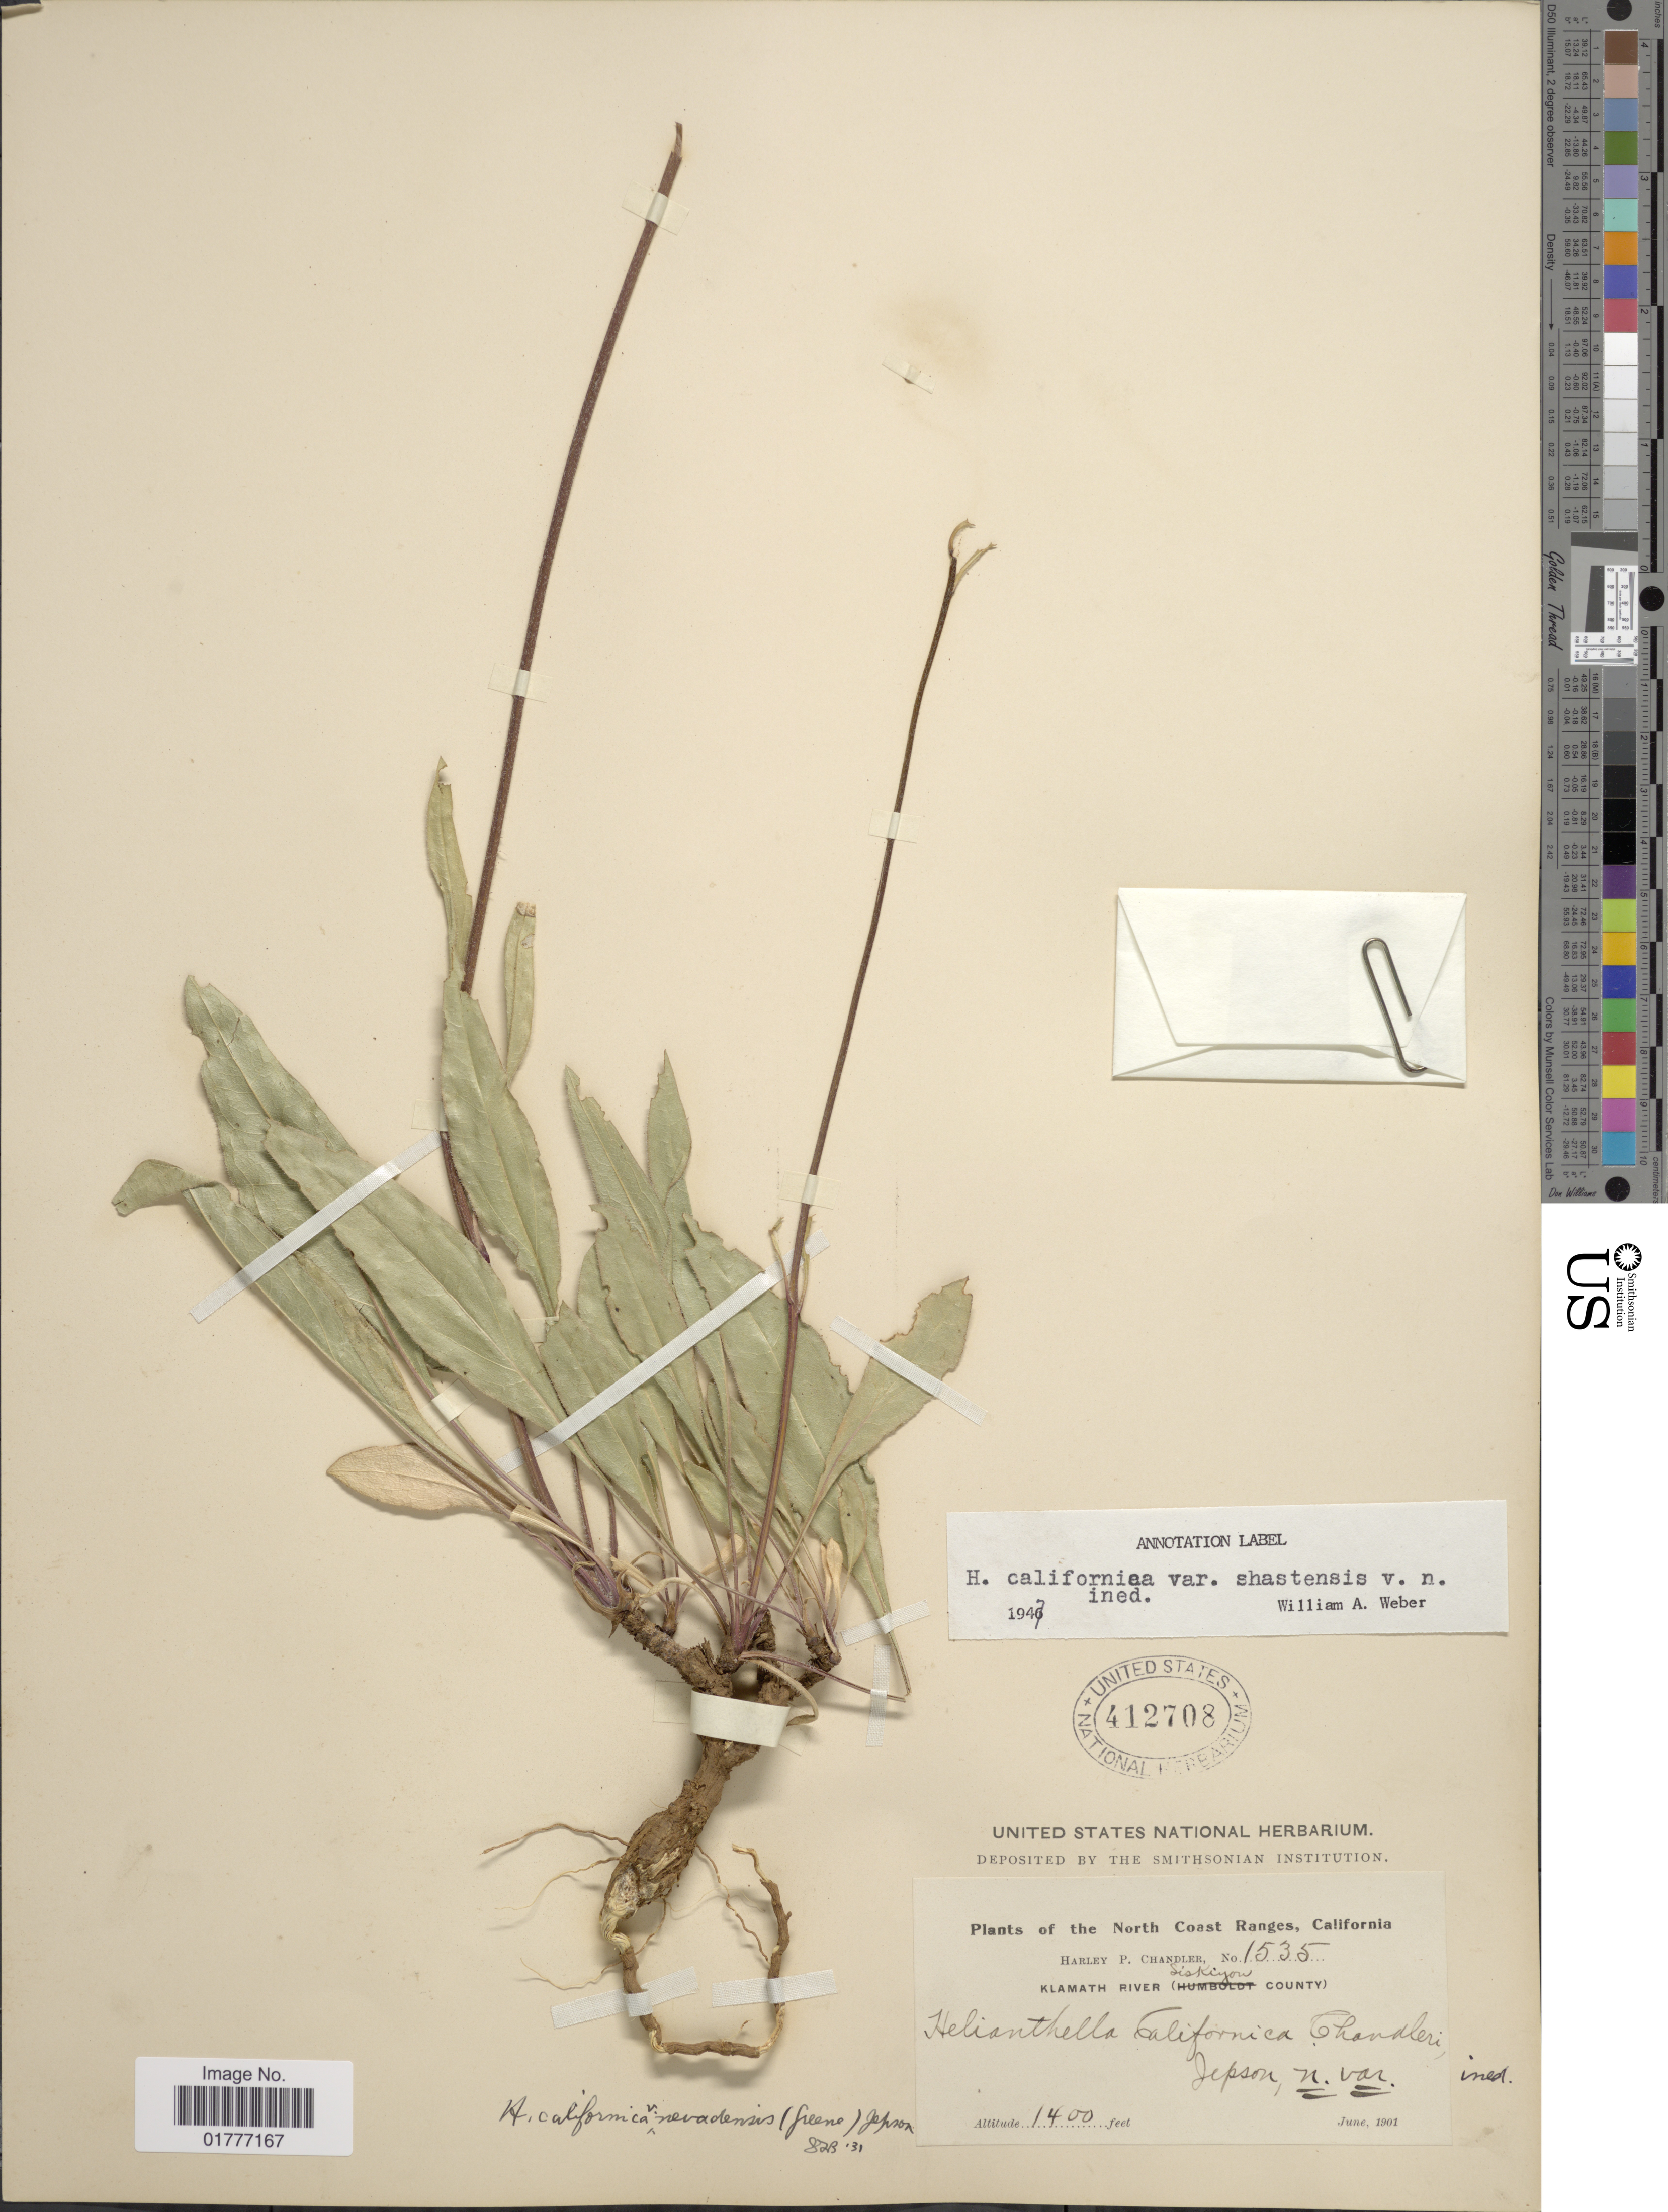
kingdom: Plantae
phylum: Tracheophyta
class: Magnoliopsida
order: Asterales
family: Asteraceae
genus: Helianthella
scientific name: Helianthella californica var. shastensis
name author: W.A. Weber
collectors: H. Chandler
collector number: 1535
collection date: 1901-06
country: United States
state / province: California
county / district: Siskiyou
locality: North Coast Ranges. Klamath River (Siskiyou County)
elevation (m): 427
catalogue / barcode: US 412708